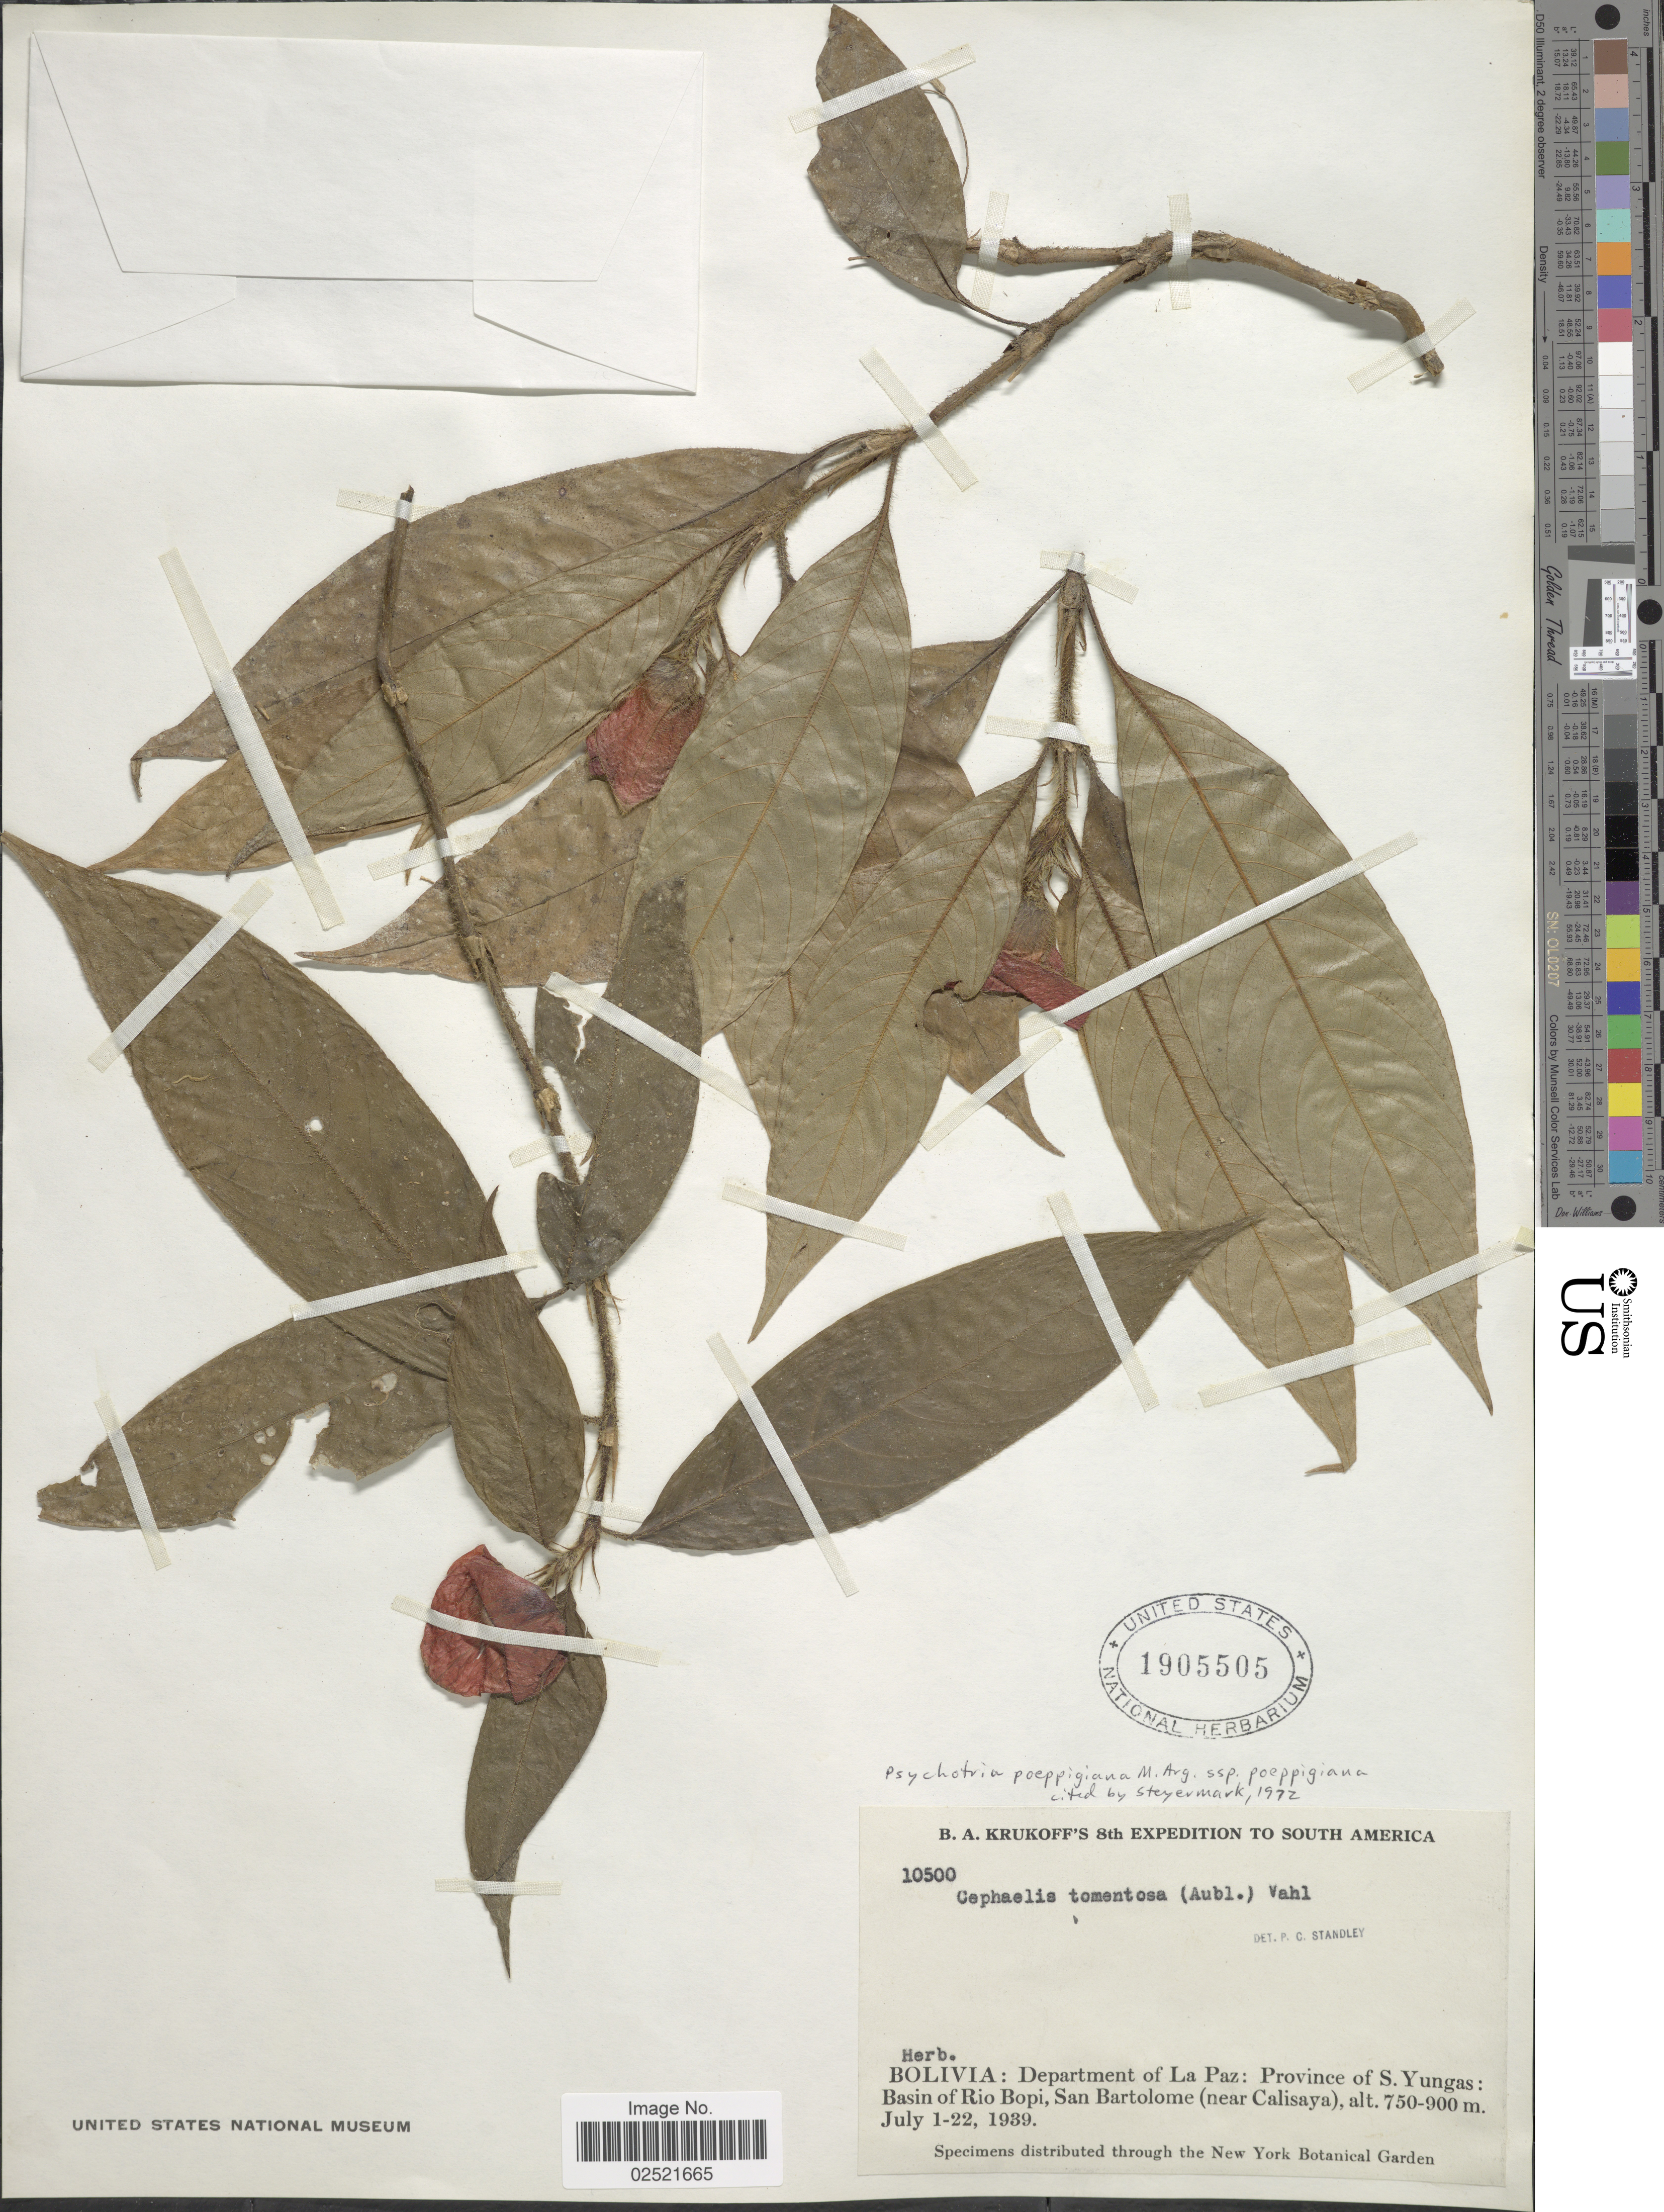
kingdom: Plantae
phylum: Tracheophyta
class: Magnoliopsida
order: Gentianales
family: Rubiaceae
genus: Psychotria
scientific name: Psychotria poeppigiana subsp. poeppigiana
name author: Müll. Arg.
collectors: B. A. Krukoff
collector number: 10500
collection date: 1939-07-01/1939-07-22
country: Bolivia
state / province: La Paz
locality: Province of S. Yungas, basin of Rio Bopi, Sa Bartolome (near Calisaya)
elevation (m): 750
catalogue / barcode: US 1905505